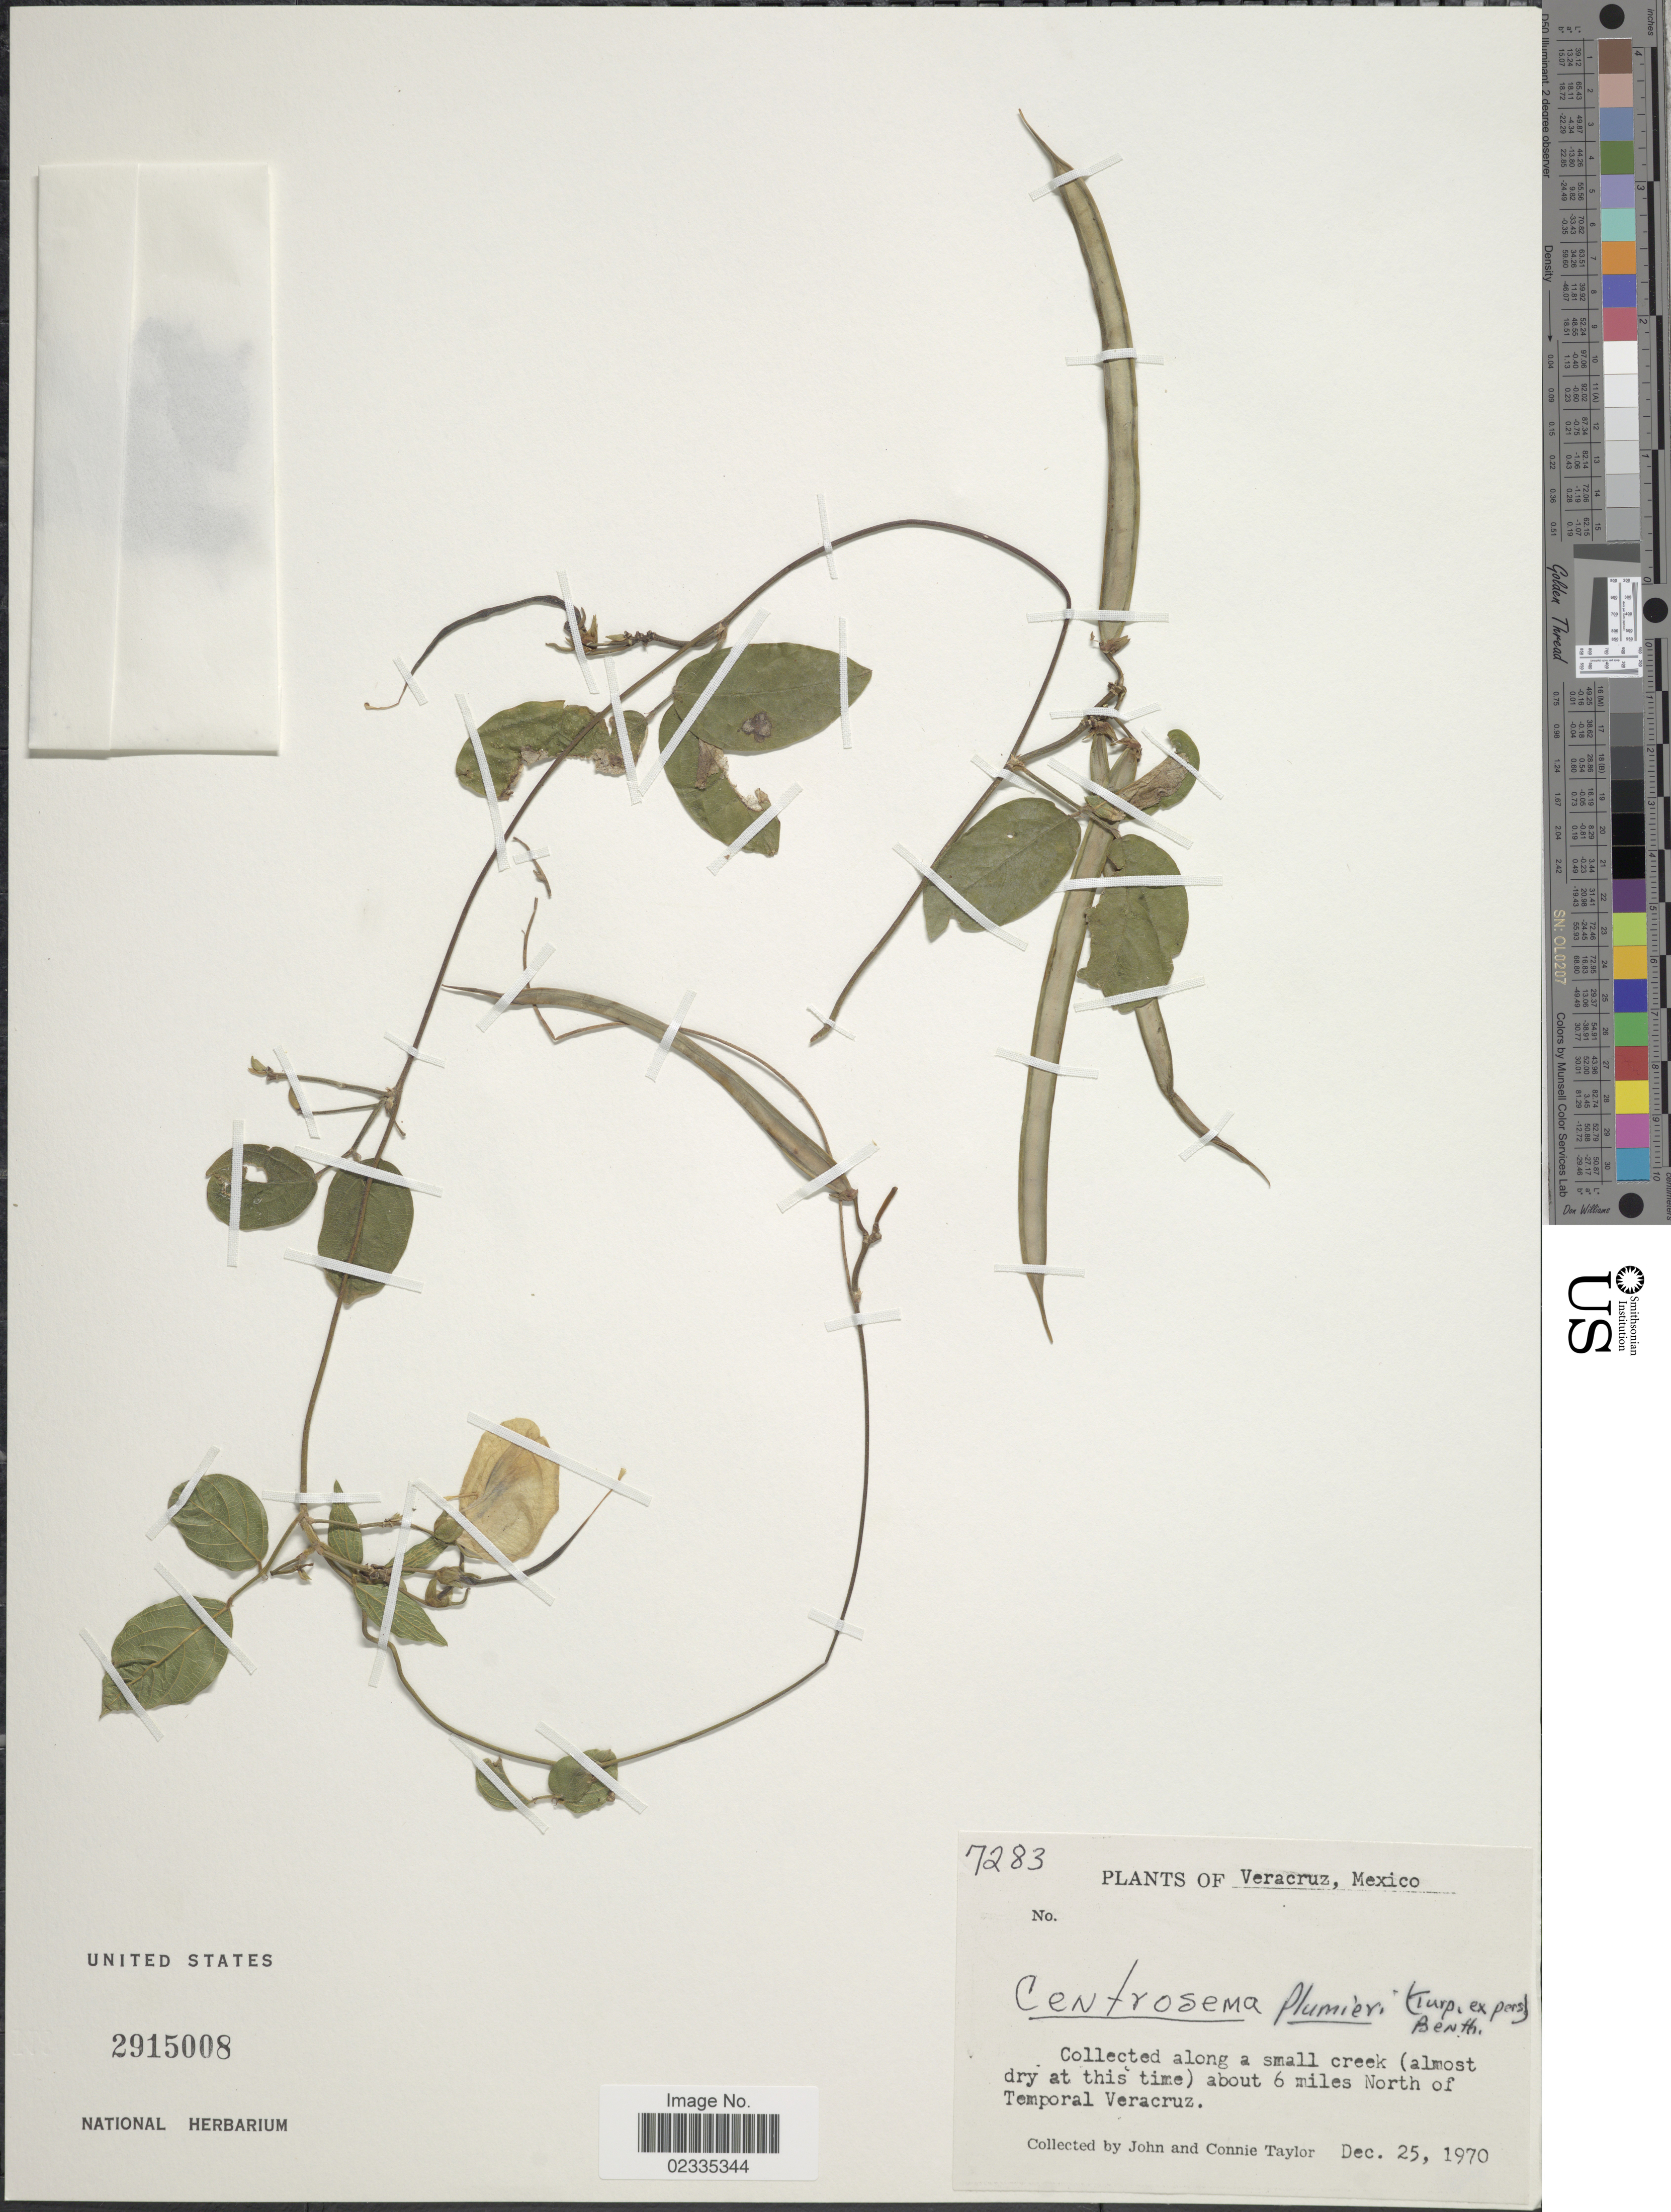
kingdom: Plantae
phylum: Tracheophyta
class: Magnoliopsida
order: Fabales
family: Fabaceae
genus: Centrosema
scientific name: Centrosema plumieri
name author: (Turpin ex Pers.) Benth.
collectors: J. Taylor & C. Taylor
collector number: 7283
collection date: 1970-12-25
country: Mexico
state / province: Veracruz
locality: Along a small creek (almost dry at this time) about 6 miles North of Temporal Veracruz.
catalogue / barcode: US 2915008